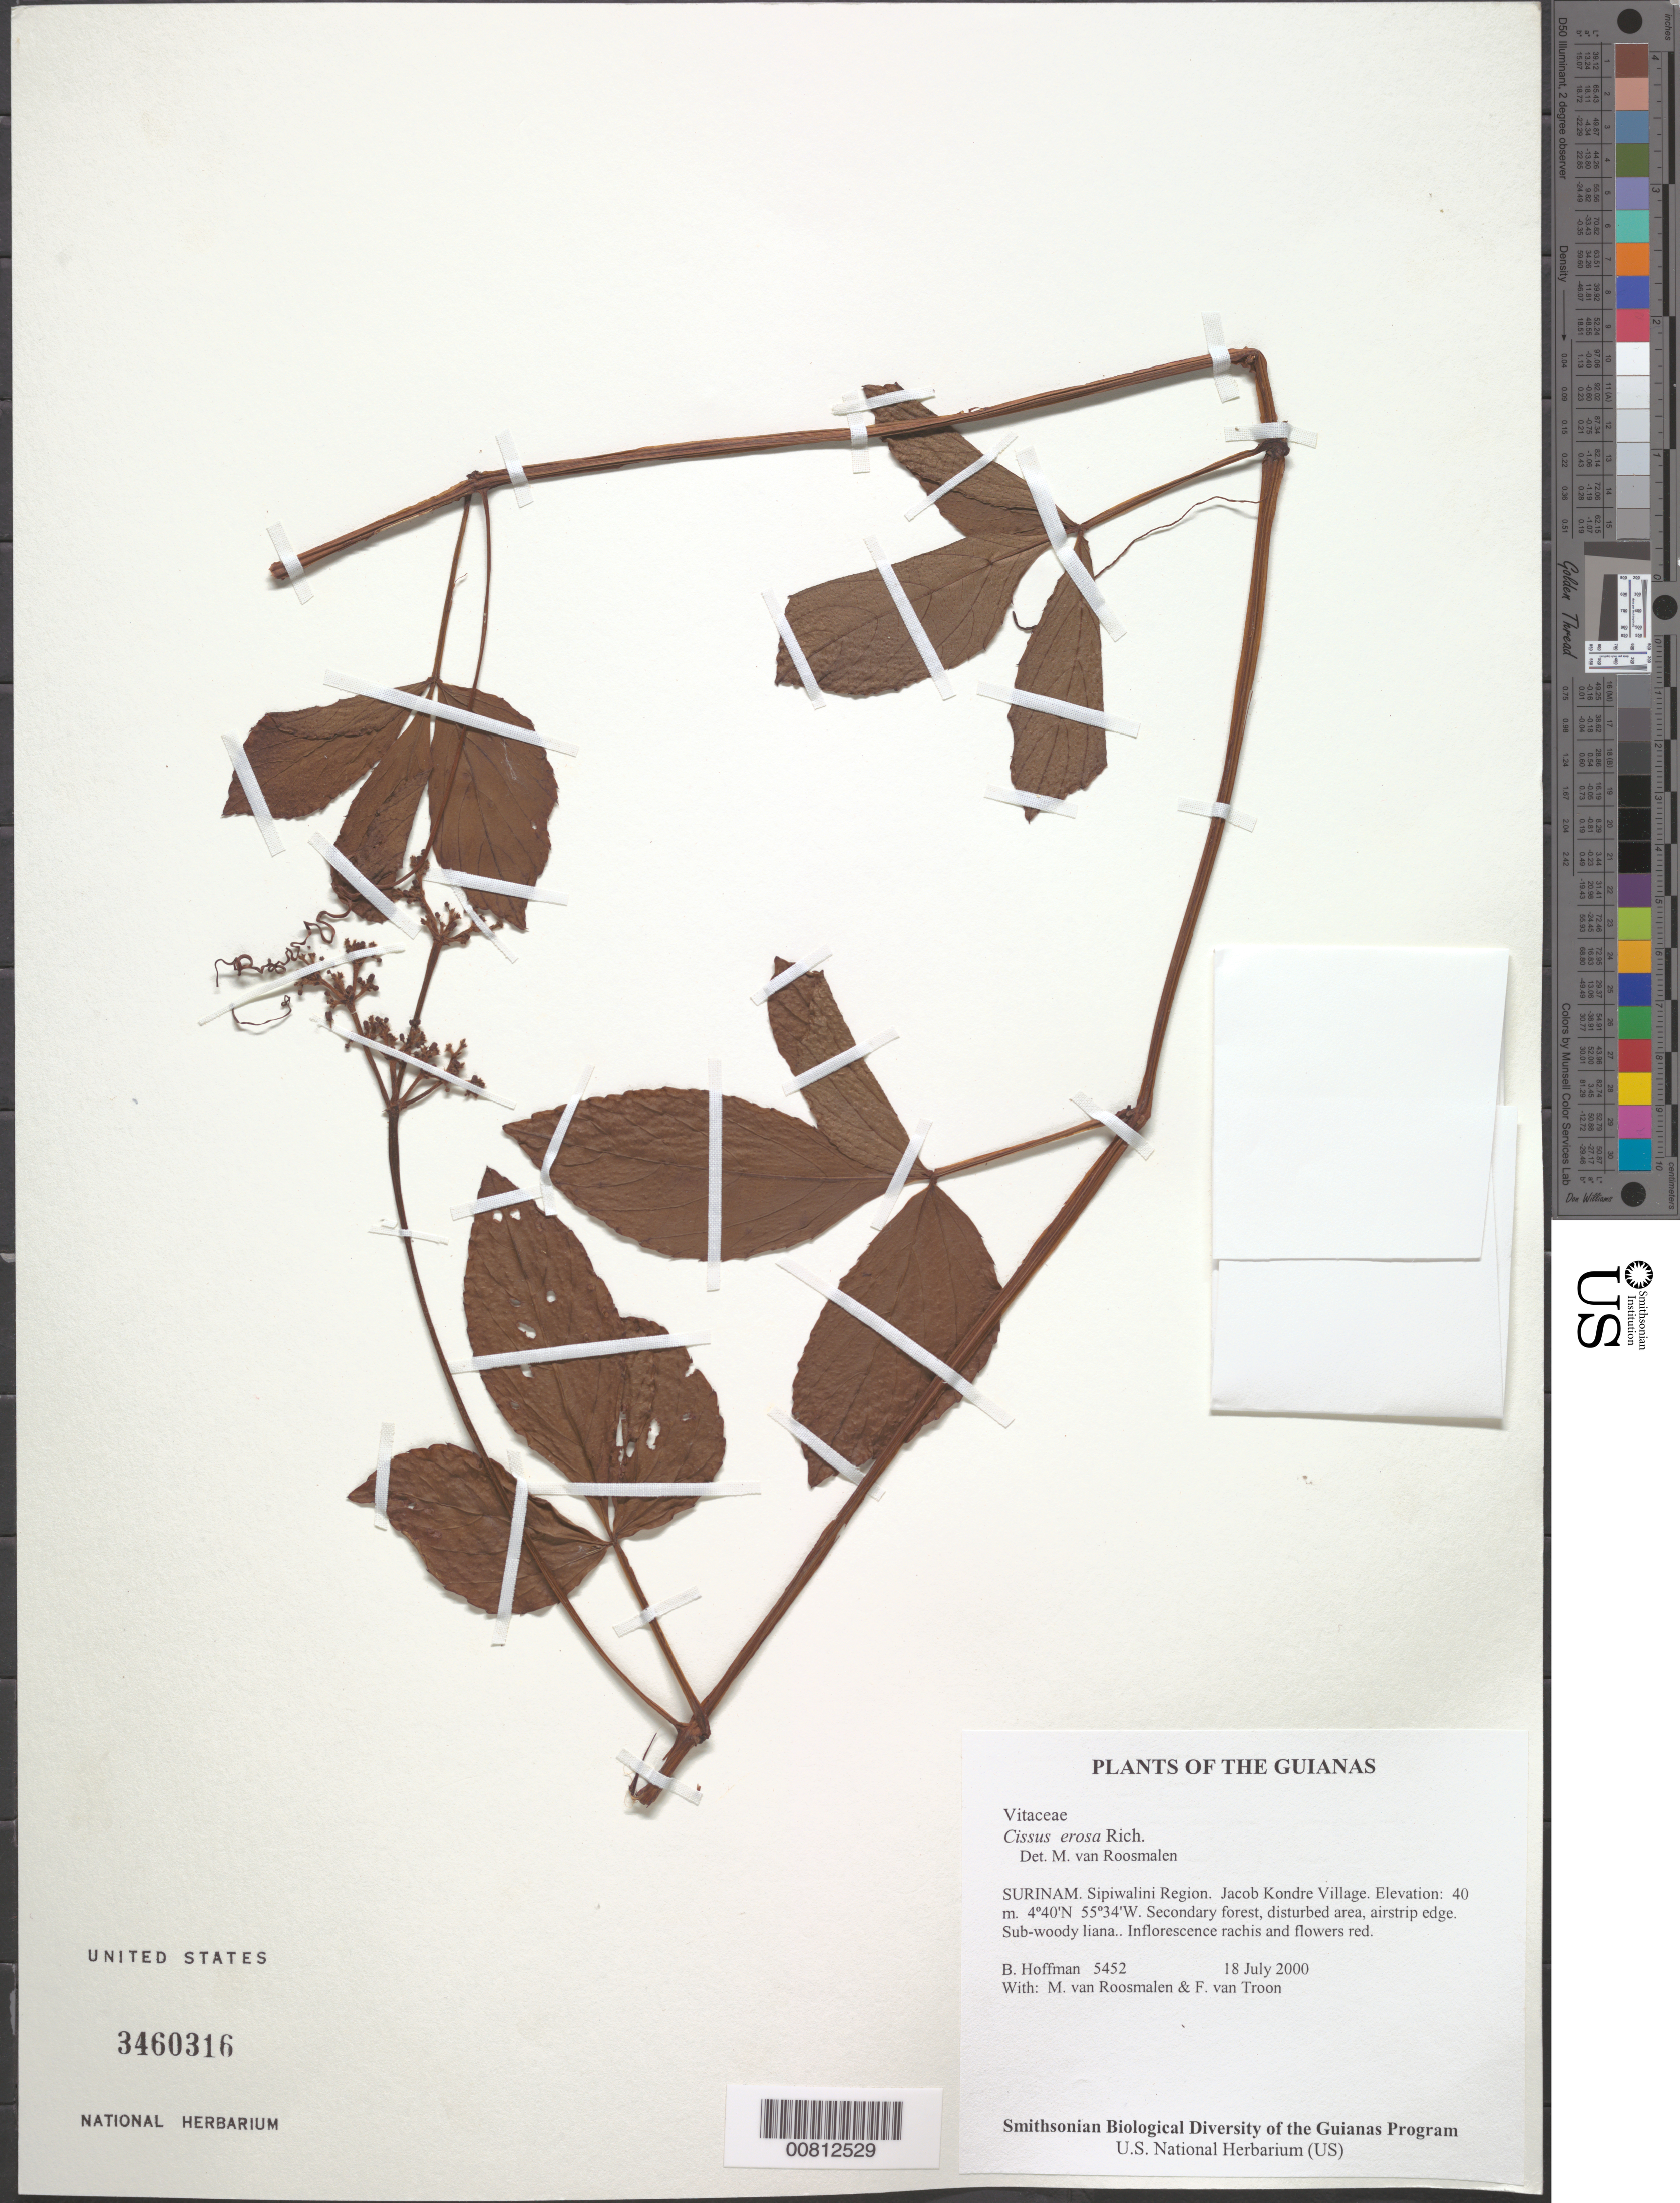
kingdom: Plantae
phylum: Tracheophyta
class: Magnoliopsida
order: Vitales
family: Vitaceae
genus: Cissus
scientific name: Cissus erosa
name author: Rich.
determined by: Roosmalen, M. van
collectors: B. Hoffman, M. Roosmalen & F. Van Troon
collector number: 5452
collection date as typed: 18 July 2000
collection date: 2000-07-18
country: Suriname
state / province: Sipaliwini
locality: Jacob Kondre Village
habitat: Secondary forest, disturbed area, airstrip edge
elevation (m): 40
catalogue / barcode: US 3460316